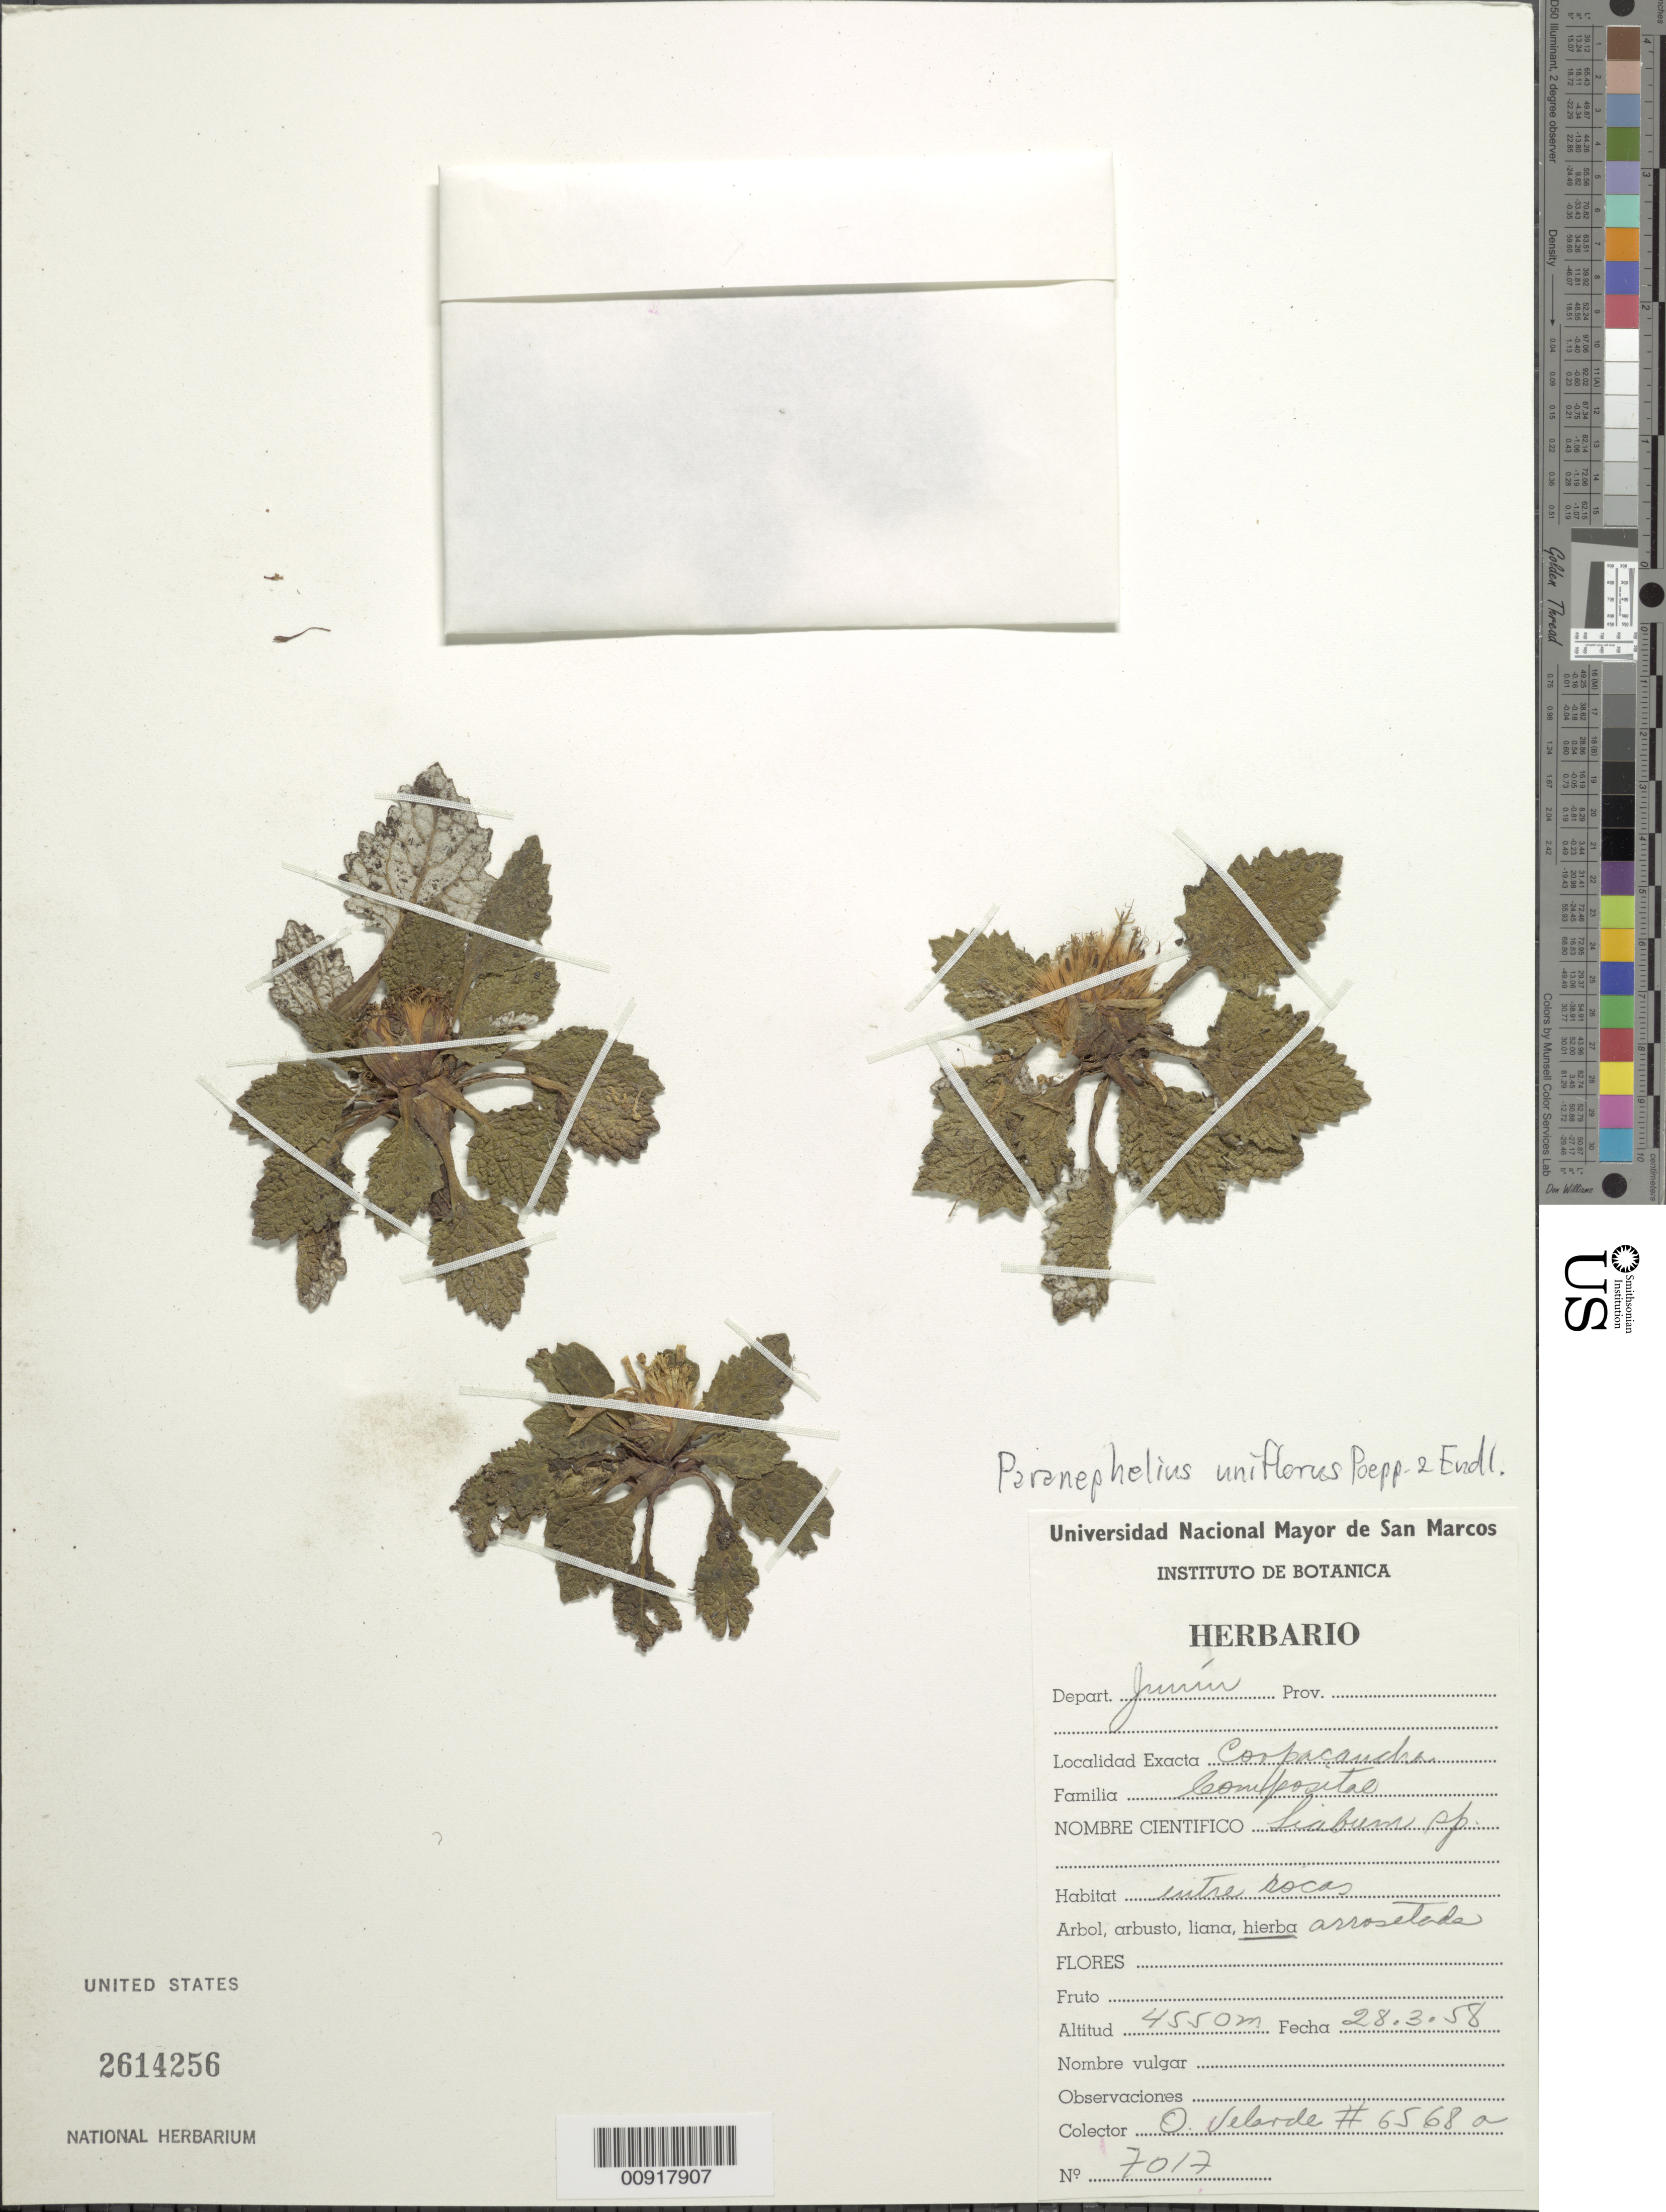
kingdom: Plantae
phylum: Tracheophyta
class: Magnoliopsida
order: Asterales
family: Asteraceae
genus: Paranephelius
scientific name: Paranephelius uniflorus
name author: Poepp. & Endl.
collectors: O. Velarde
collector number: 6568 a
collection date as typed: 28 March 1958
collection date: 1958-03-28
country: Peru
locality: Dpto. Junín, Corpacaucha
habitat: Entre rocas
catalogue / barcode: US 2614256